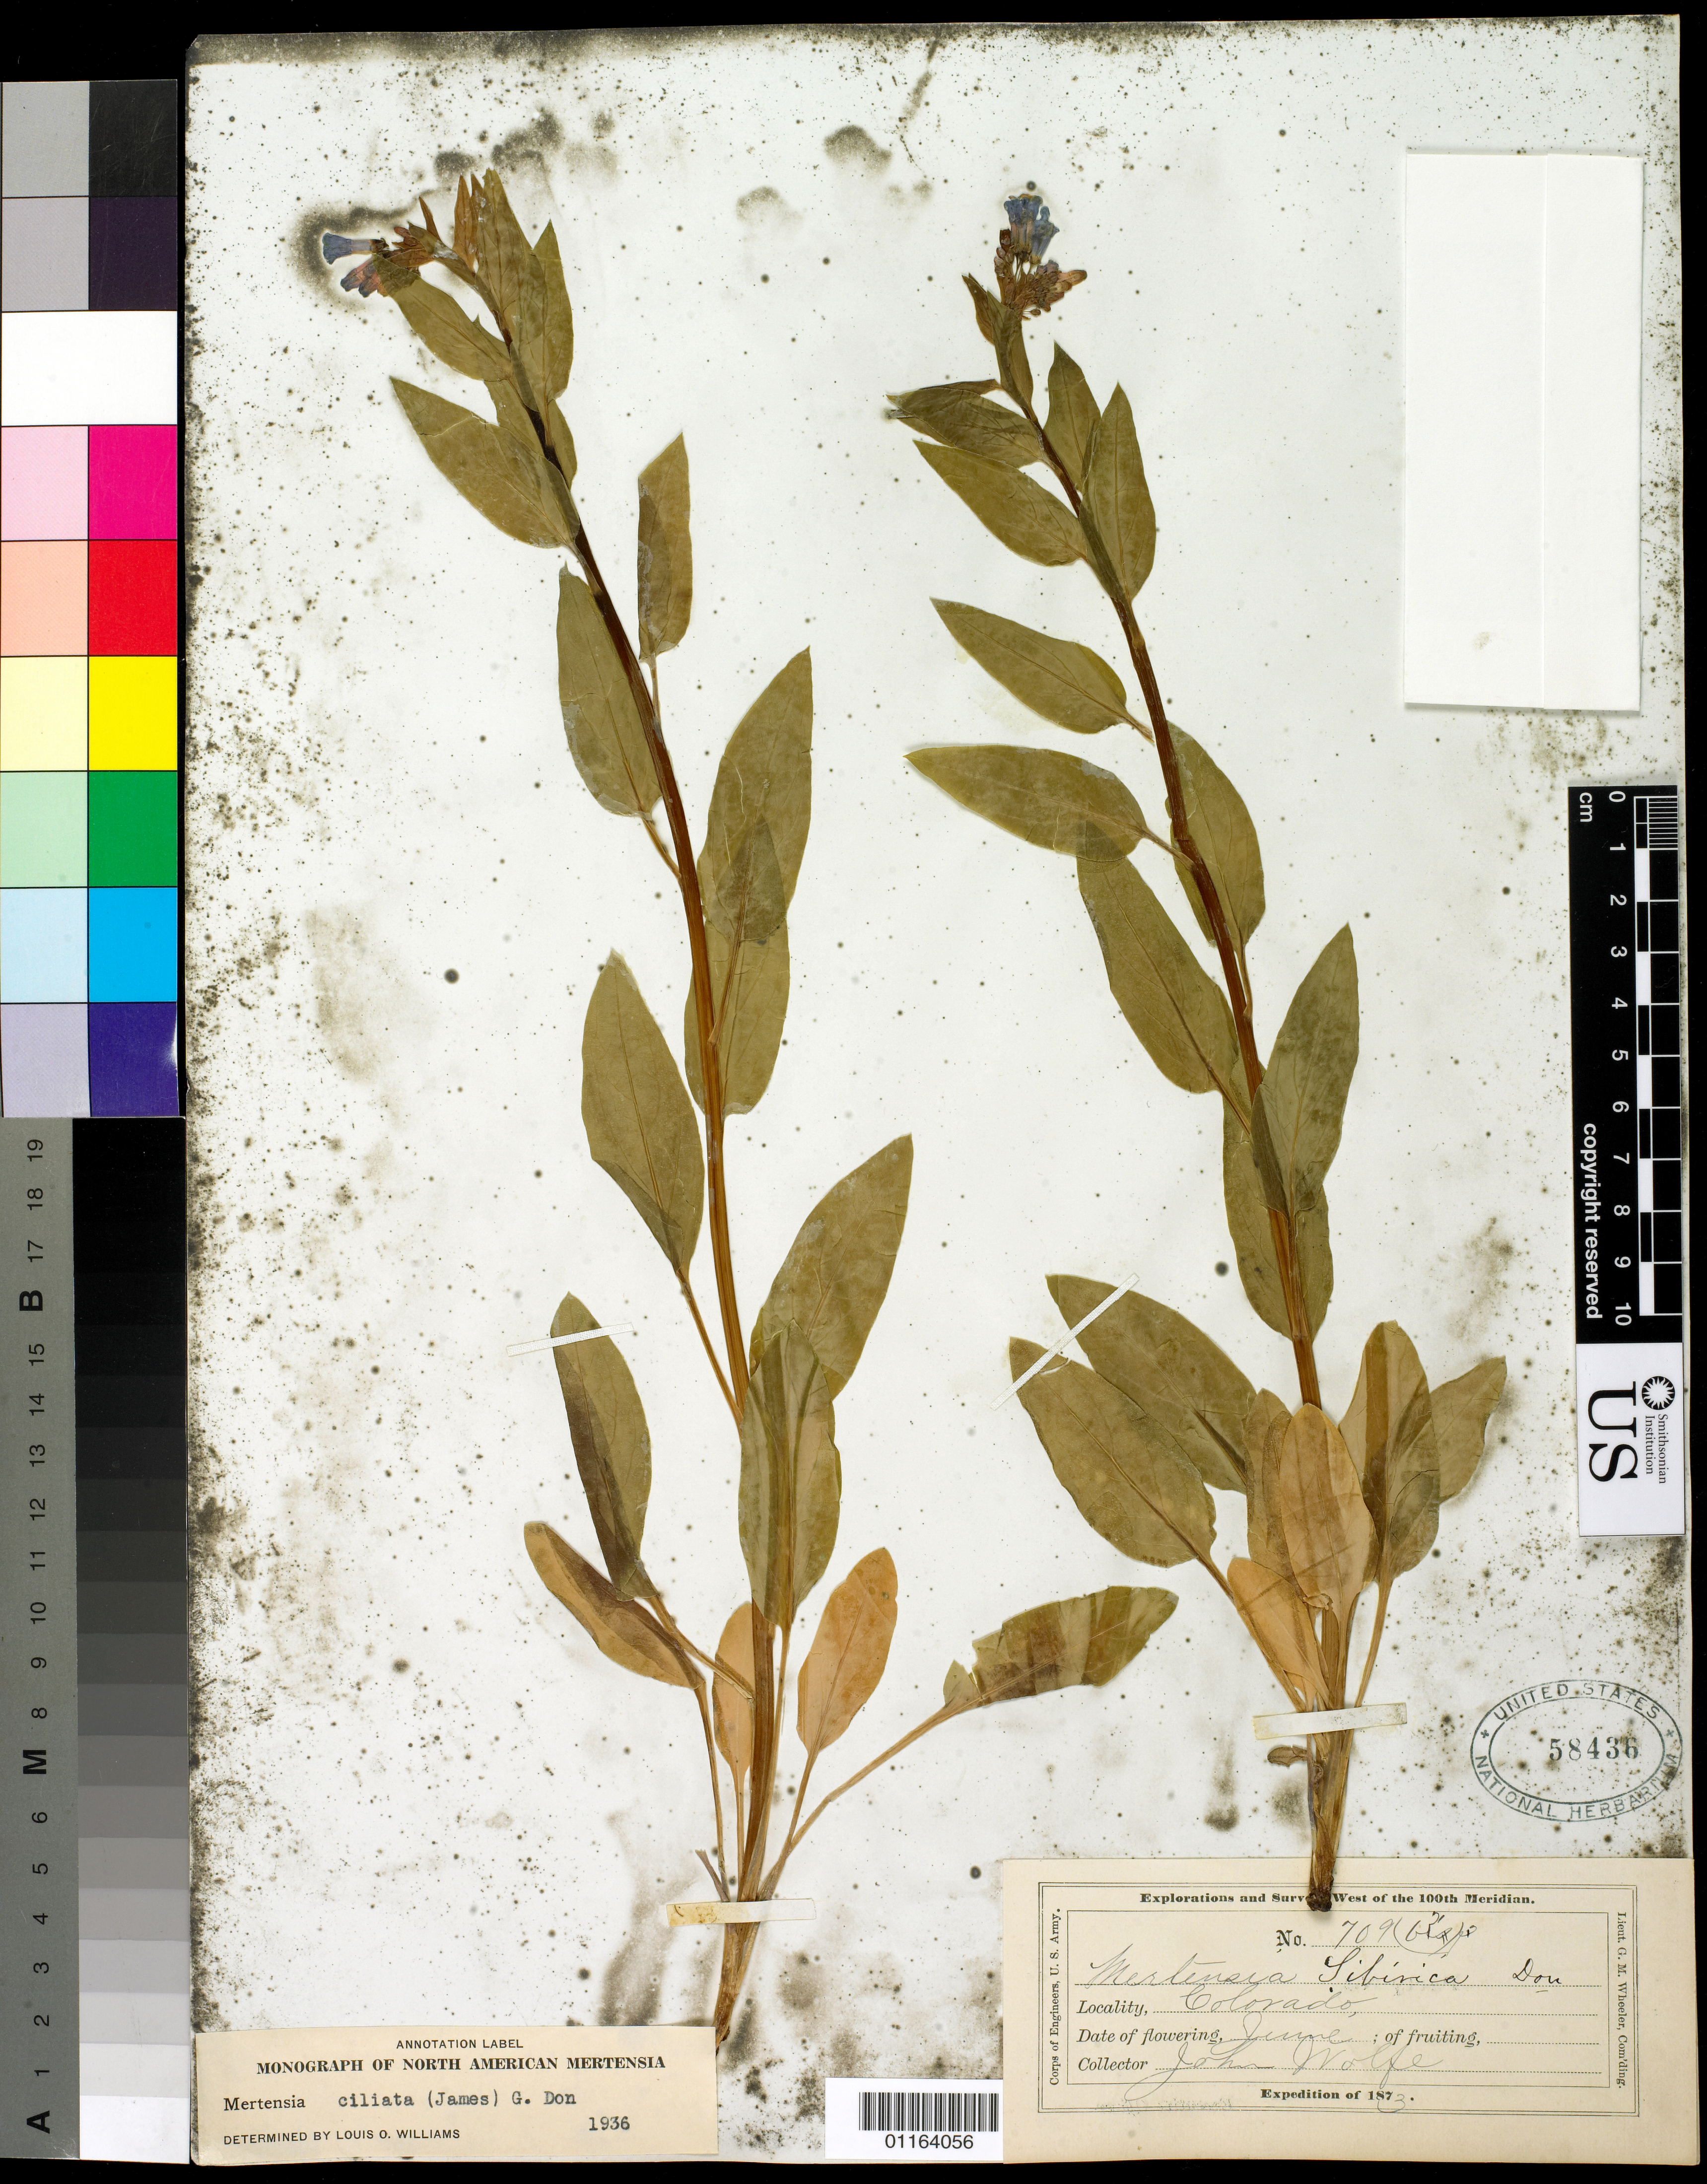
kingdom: Plantae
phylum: Tracheophyta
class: Magnoliopsida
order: Boraginales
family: Boraginaceae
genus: Mertensia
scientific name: Mertensia ciliata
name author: (James) G. Don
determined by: Williams, Louis O.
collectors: J. Wolf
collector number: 709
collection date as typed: Jun 1873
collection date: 1873-06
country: United States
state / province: Colorado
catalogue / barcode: US 58436